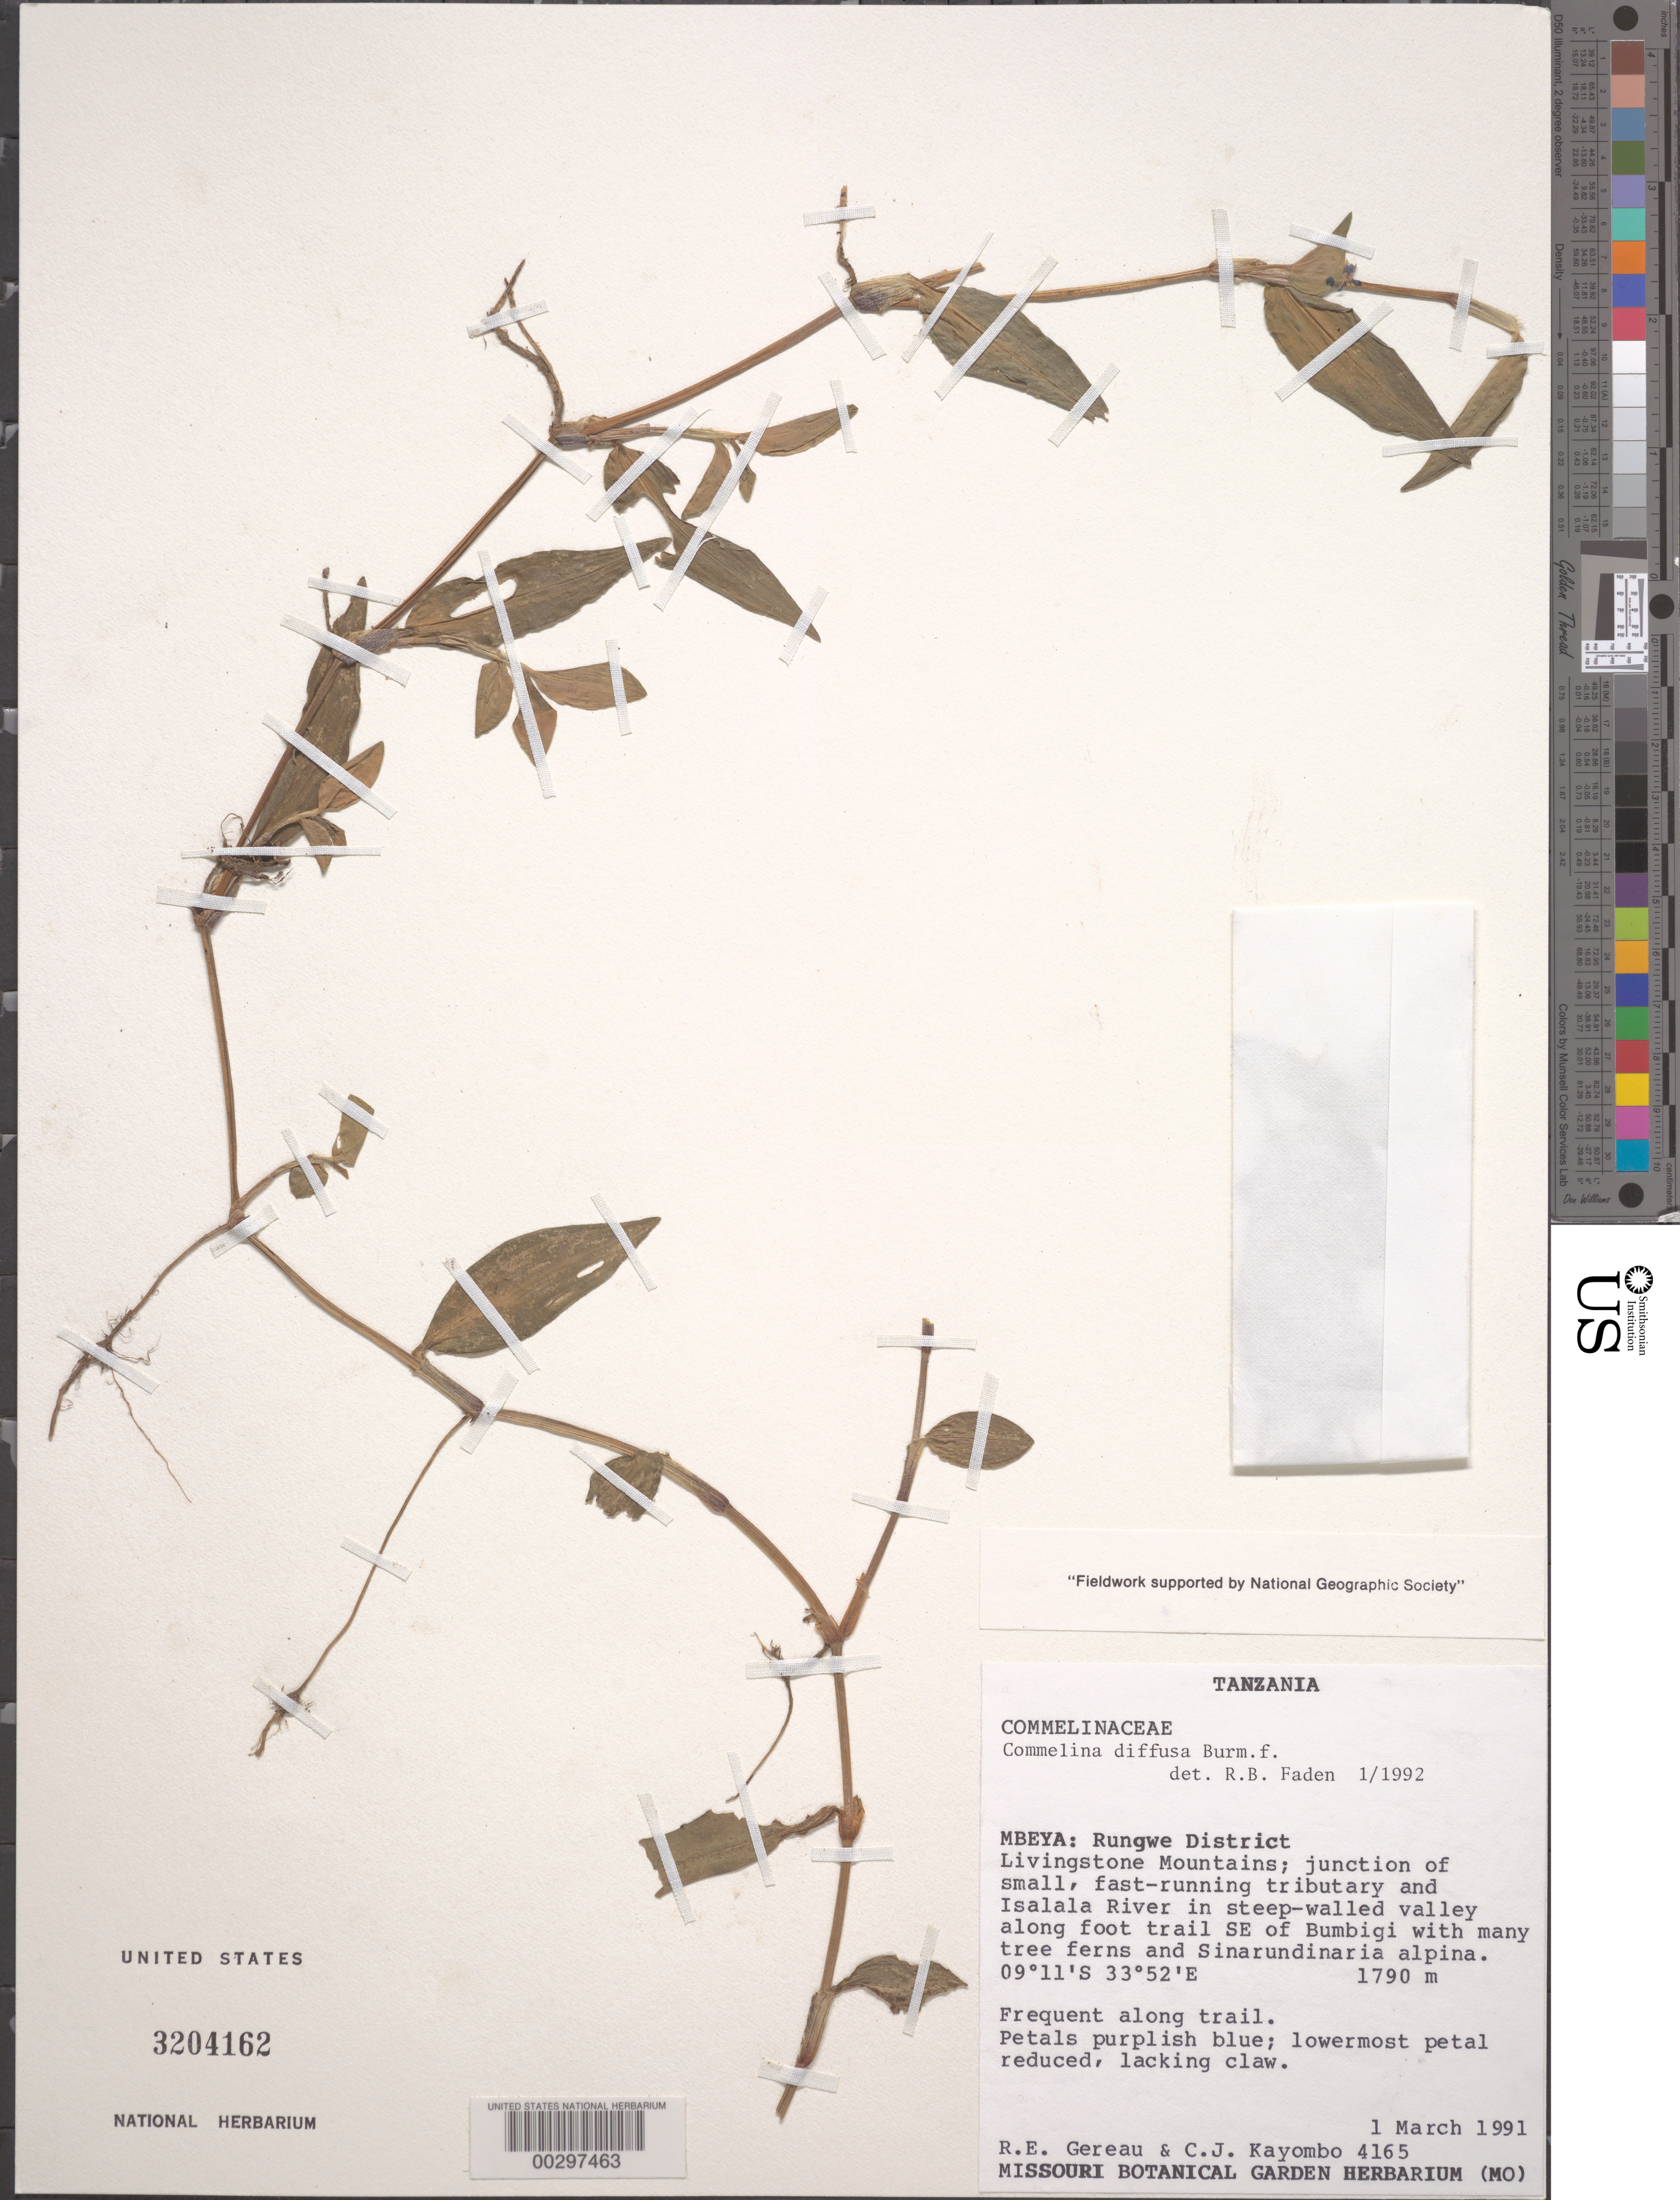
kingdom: Plantae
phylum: Tracheophyta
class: Liliopsida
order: Commelinales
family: Commelinaceae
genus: Commelina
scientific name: Commelina diffusa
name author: Burm. f.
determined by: Faden, Robert B., (US), Smithsonian Institution - National Museum of Natural History (UNITED STATES)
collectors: R. E. Gereau & C. J. Kayombo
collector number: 4165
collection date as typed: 01 Mar 1991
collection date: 1991-03-01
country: Tanzania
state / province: Mbeya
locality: Rungwe district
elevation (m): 100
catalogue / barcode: US 3204162